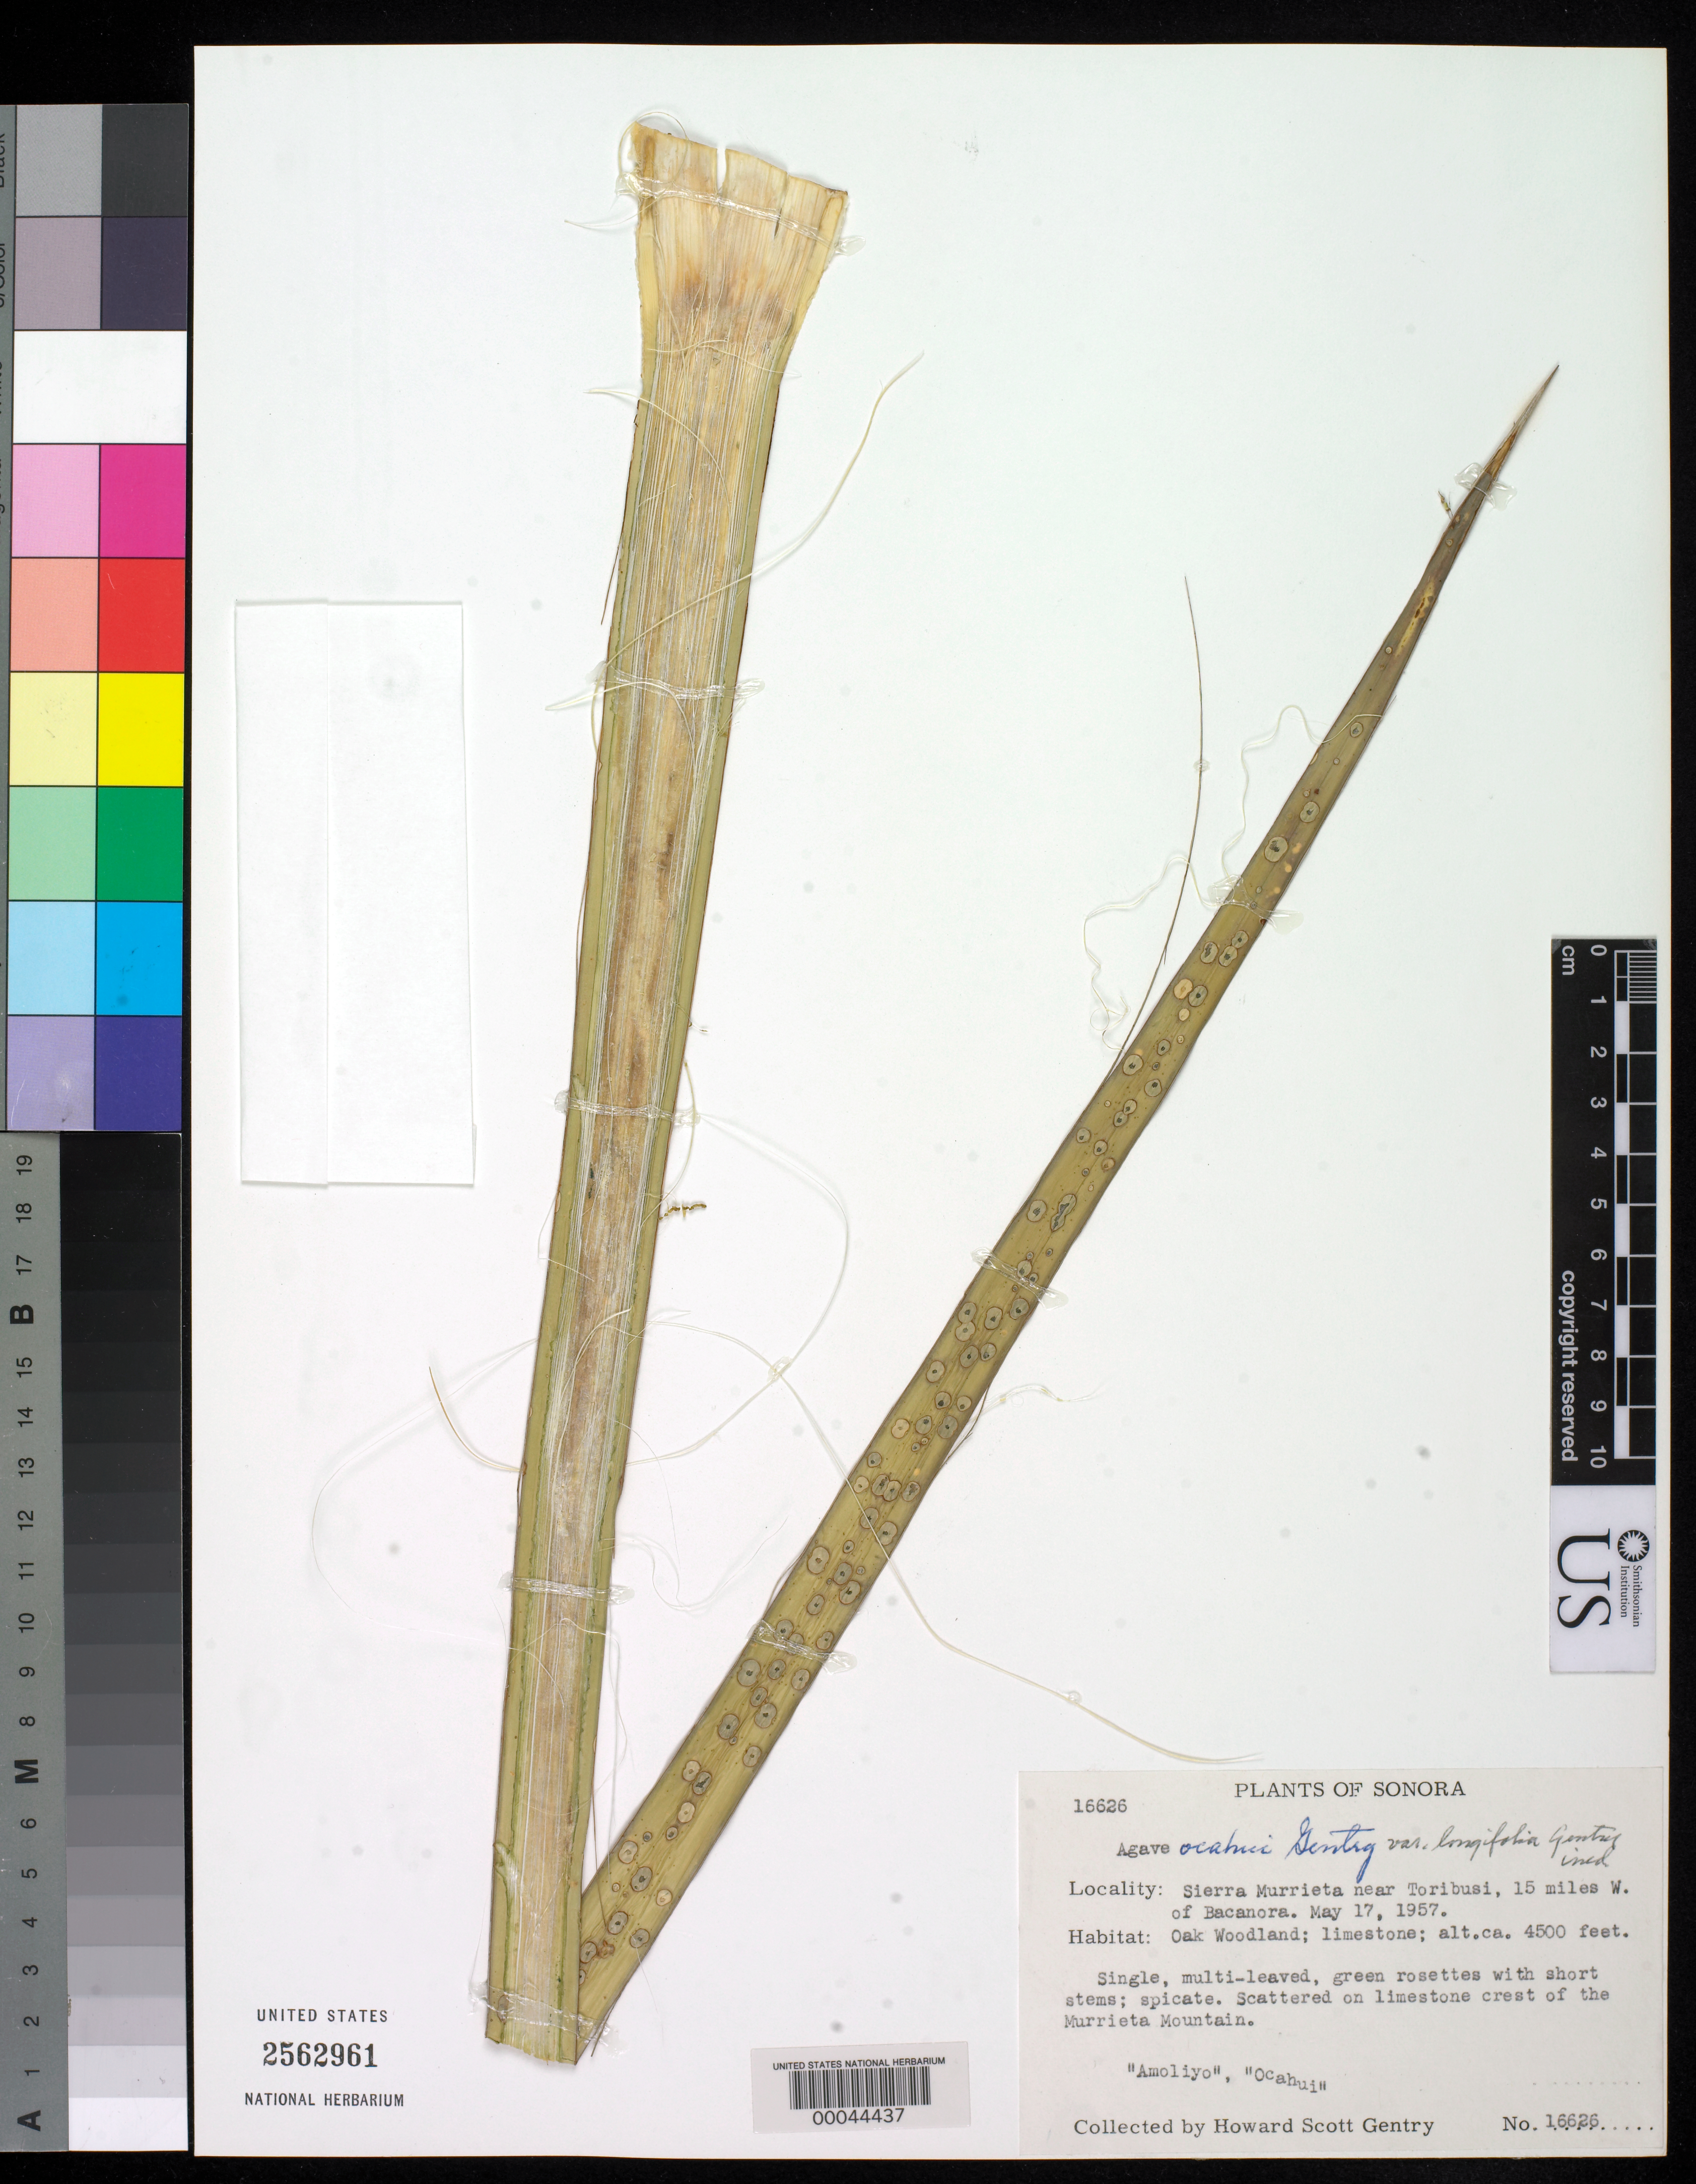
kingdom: Plantae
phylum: Tracheophyta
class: Liliopsida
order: Asparagales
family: Asparagaceae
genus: Agave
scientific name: Agave ocahui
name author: Gentry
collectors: H. S. Gentry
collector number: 16626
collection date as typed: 17 May 1957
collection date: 1957-05-17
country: Mexico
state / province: Sonora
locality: Sierra murrieta near toribusi, 15 mi W of bacanora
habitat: Oak woodland; limestone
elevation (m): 1372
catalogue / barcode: US 2562961